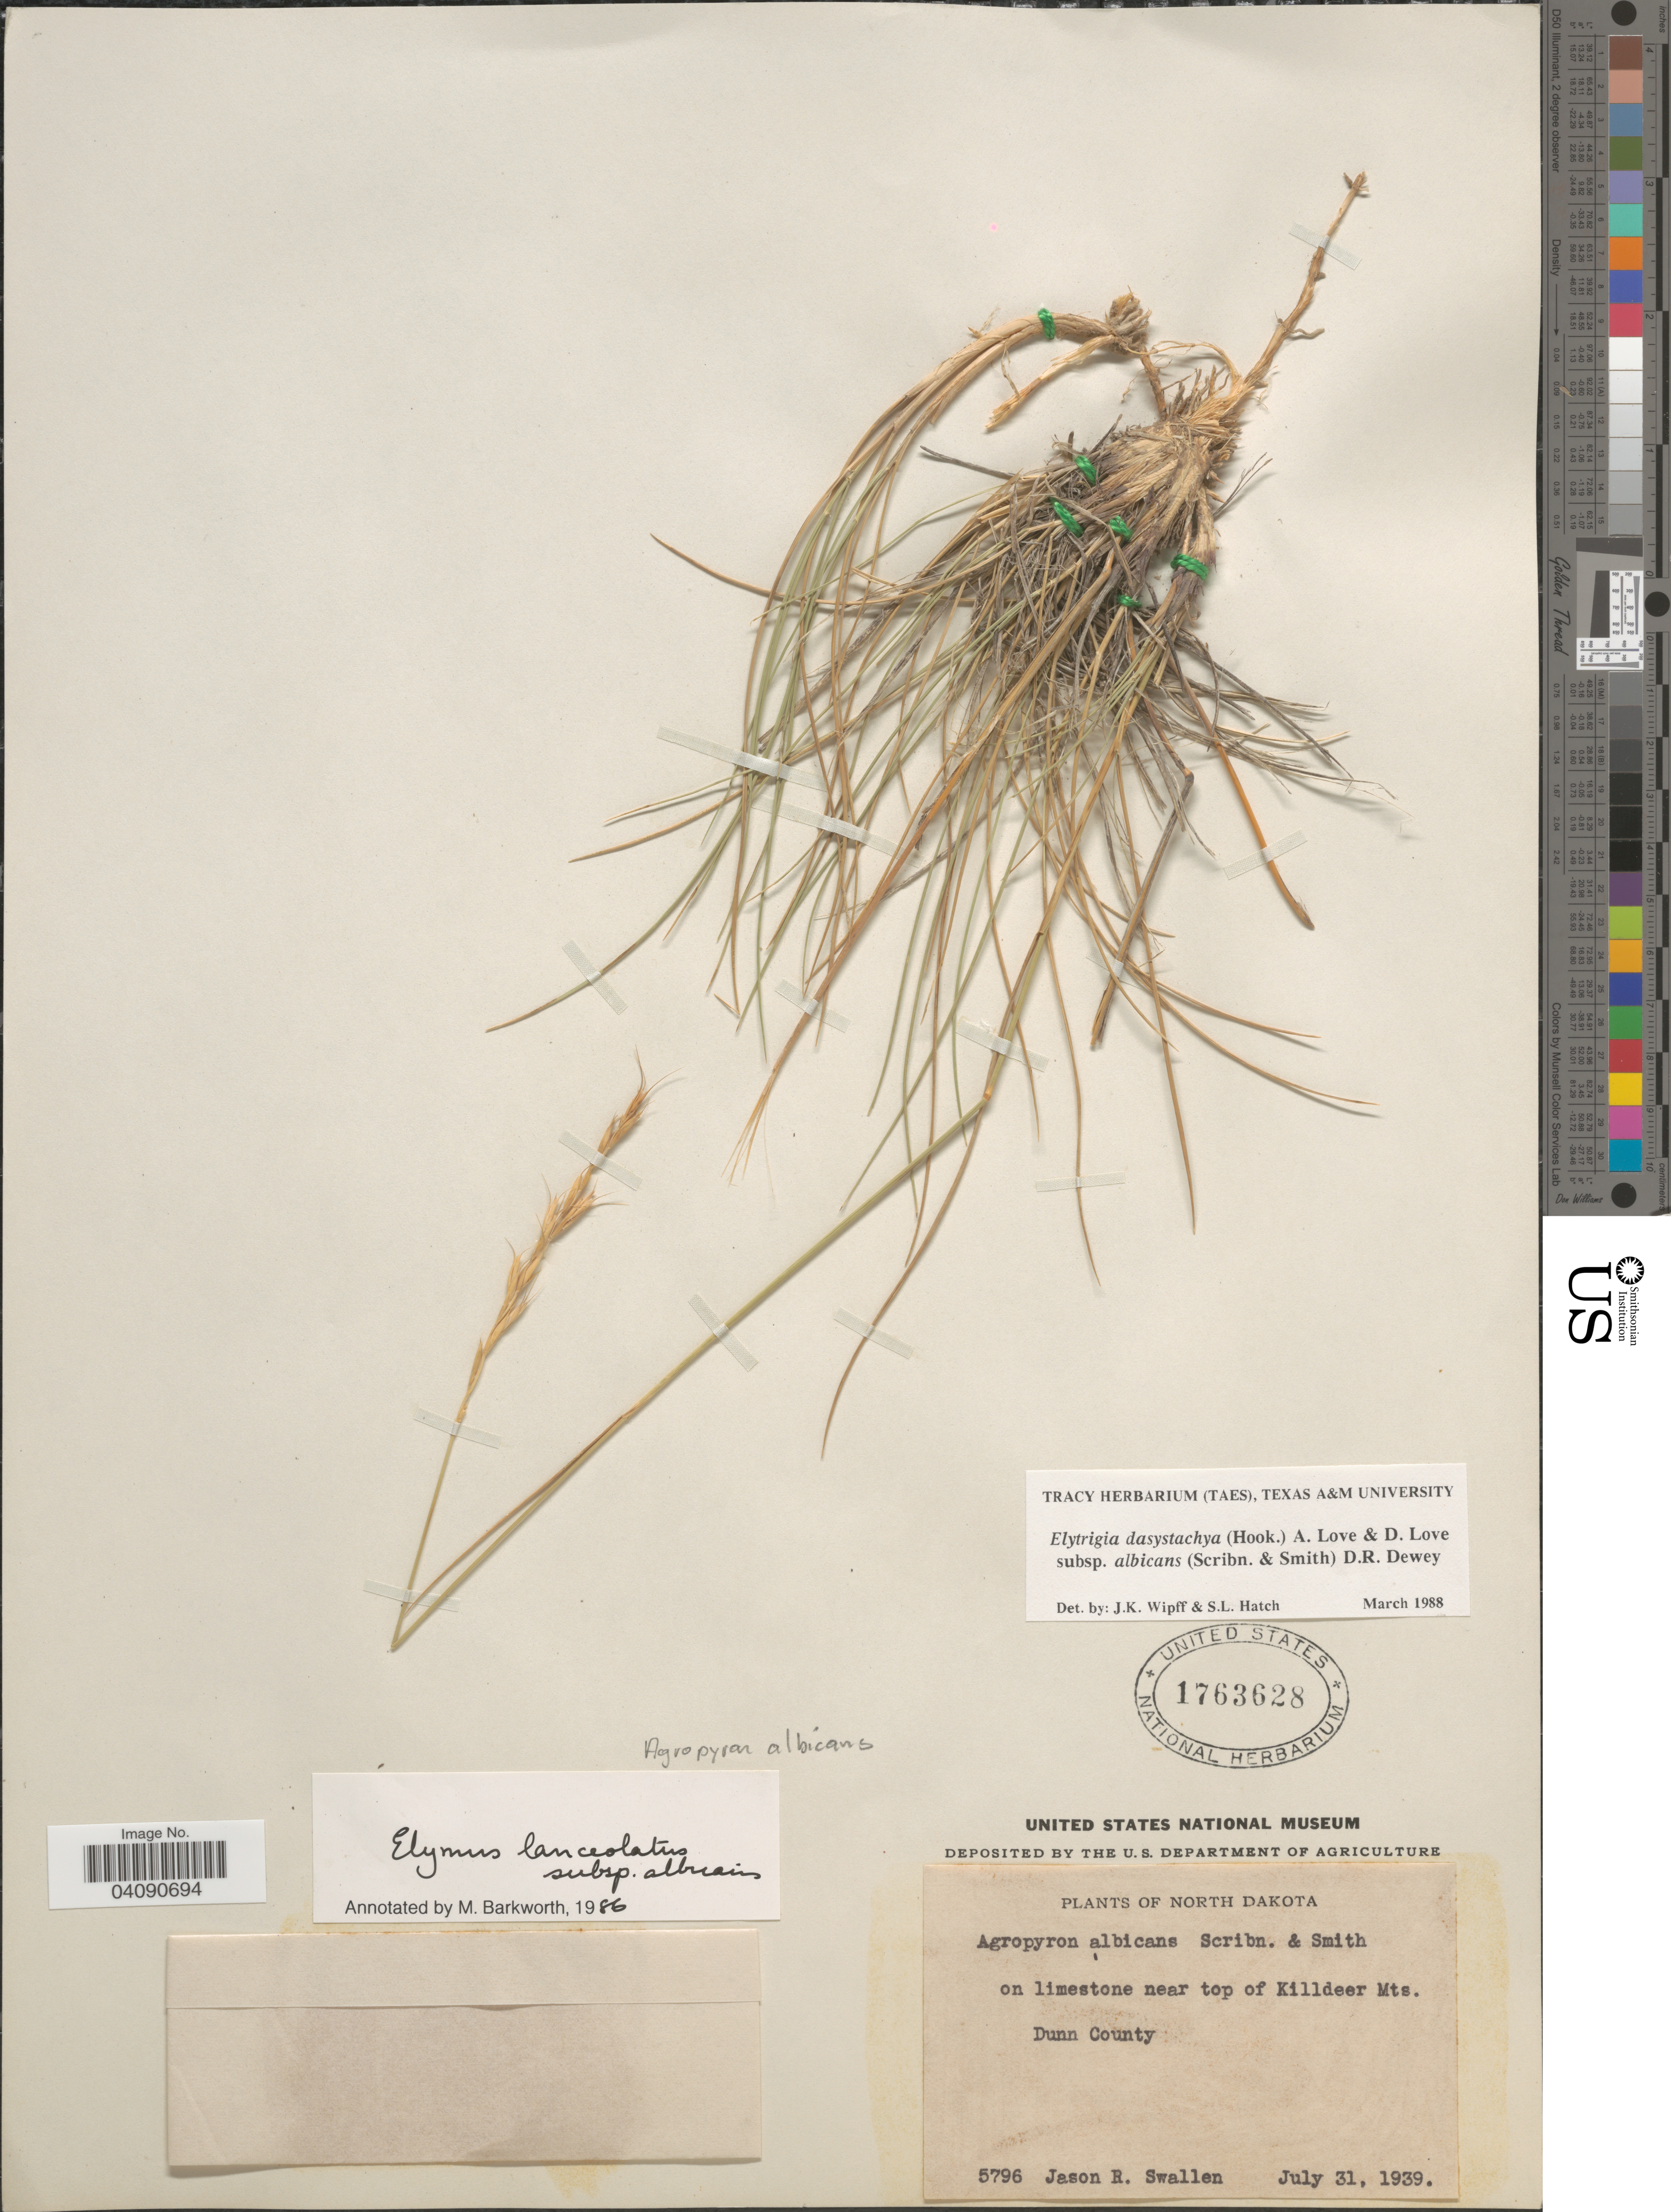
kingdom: Plantae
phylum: Tracheophyta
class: Liliopsida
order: Poales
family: Poaceae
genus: Elymus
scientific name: Elymus albicans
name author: (Scribn. & J.G. Sm.) Á. Löve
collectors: J. R. Swallen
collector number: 5796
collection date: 1939-07-31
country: United States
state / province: North Dakota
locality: On limestone near top of Killdeer Mts. Dunn County.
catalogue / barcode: US 1763628